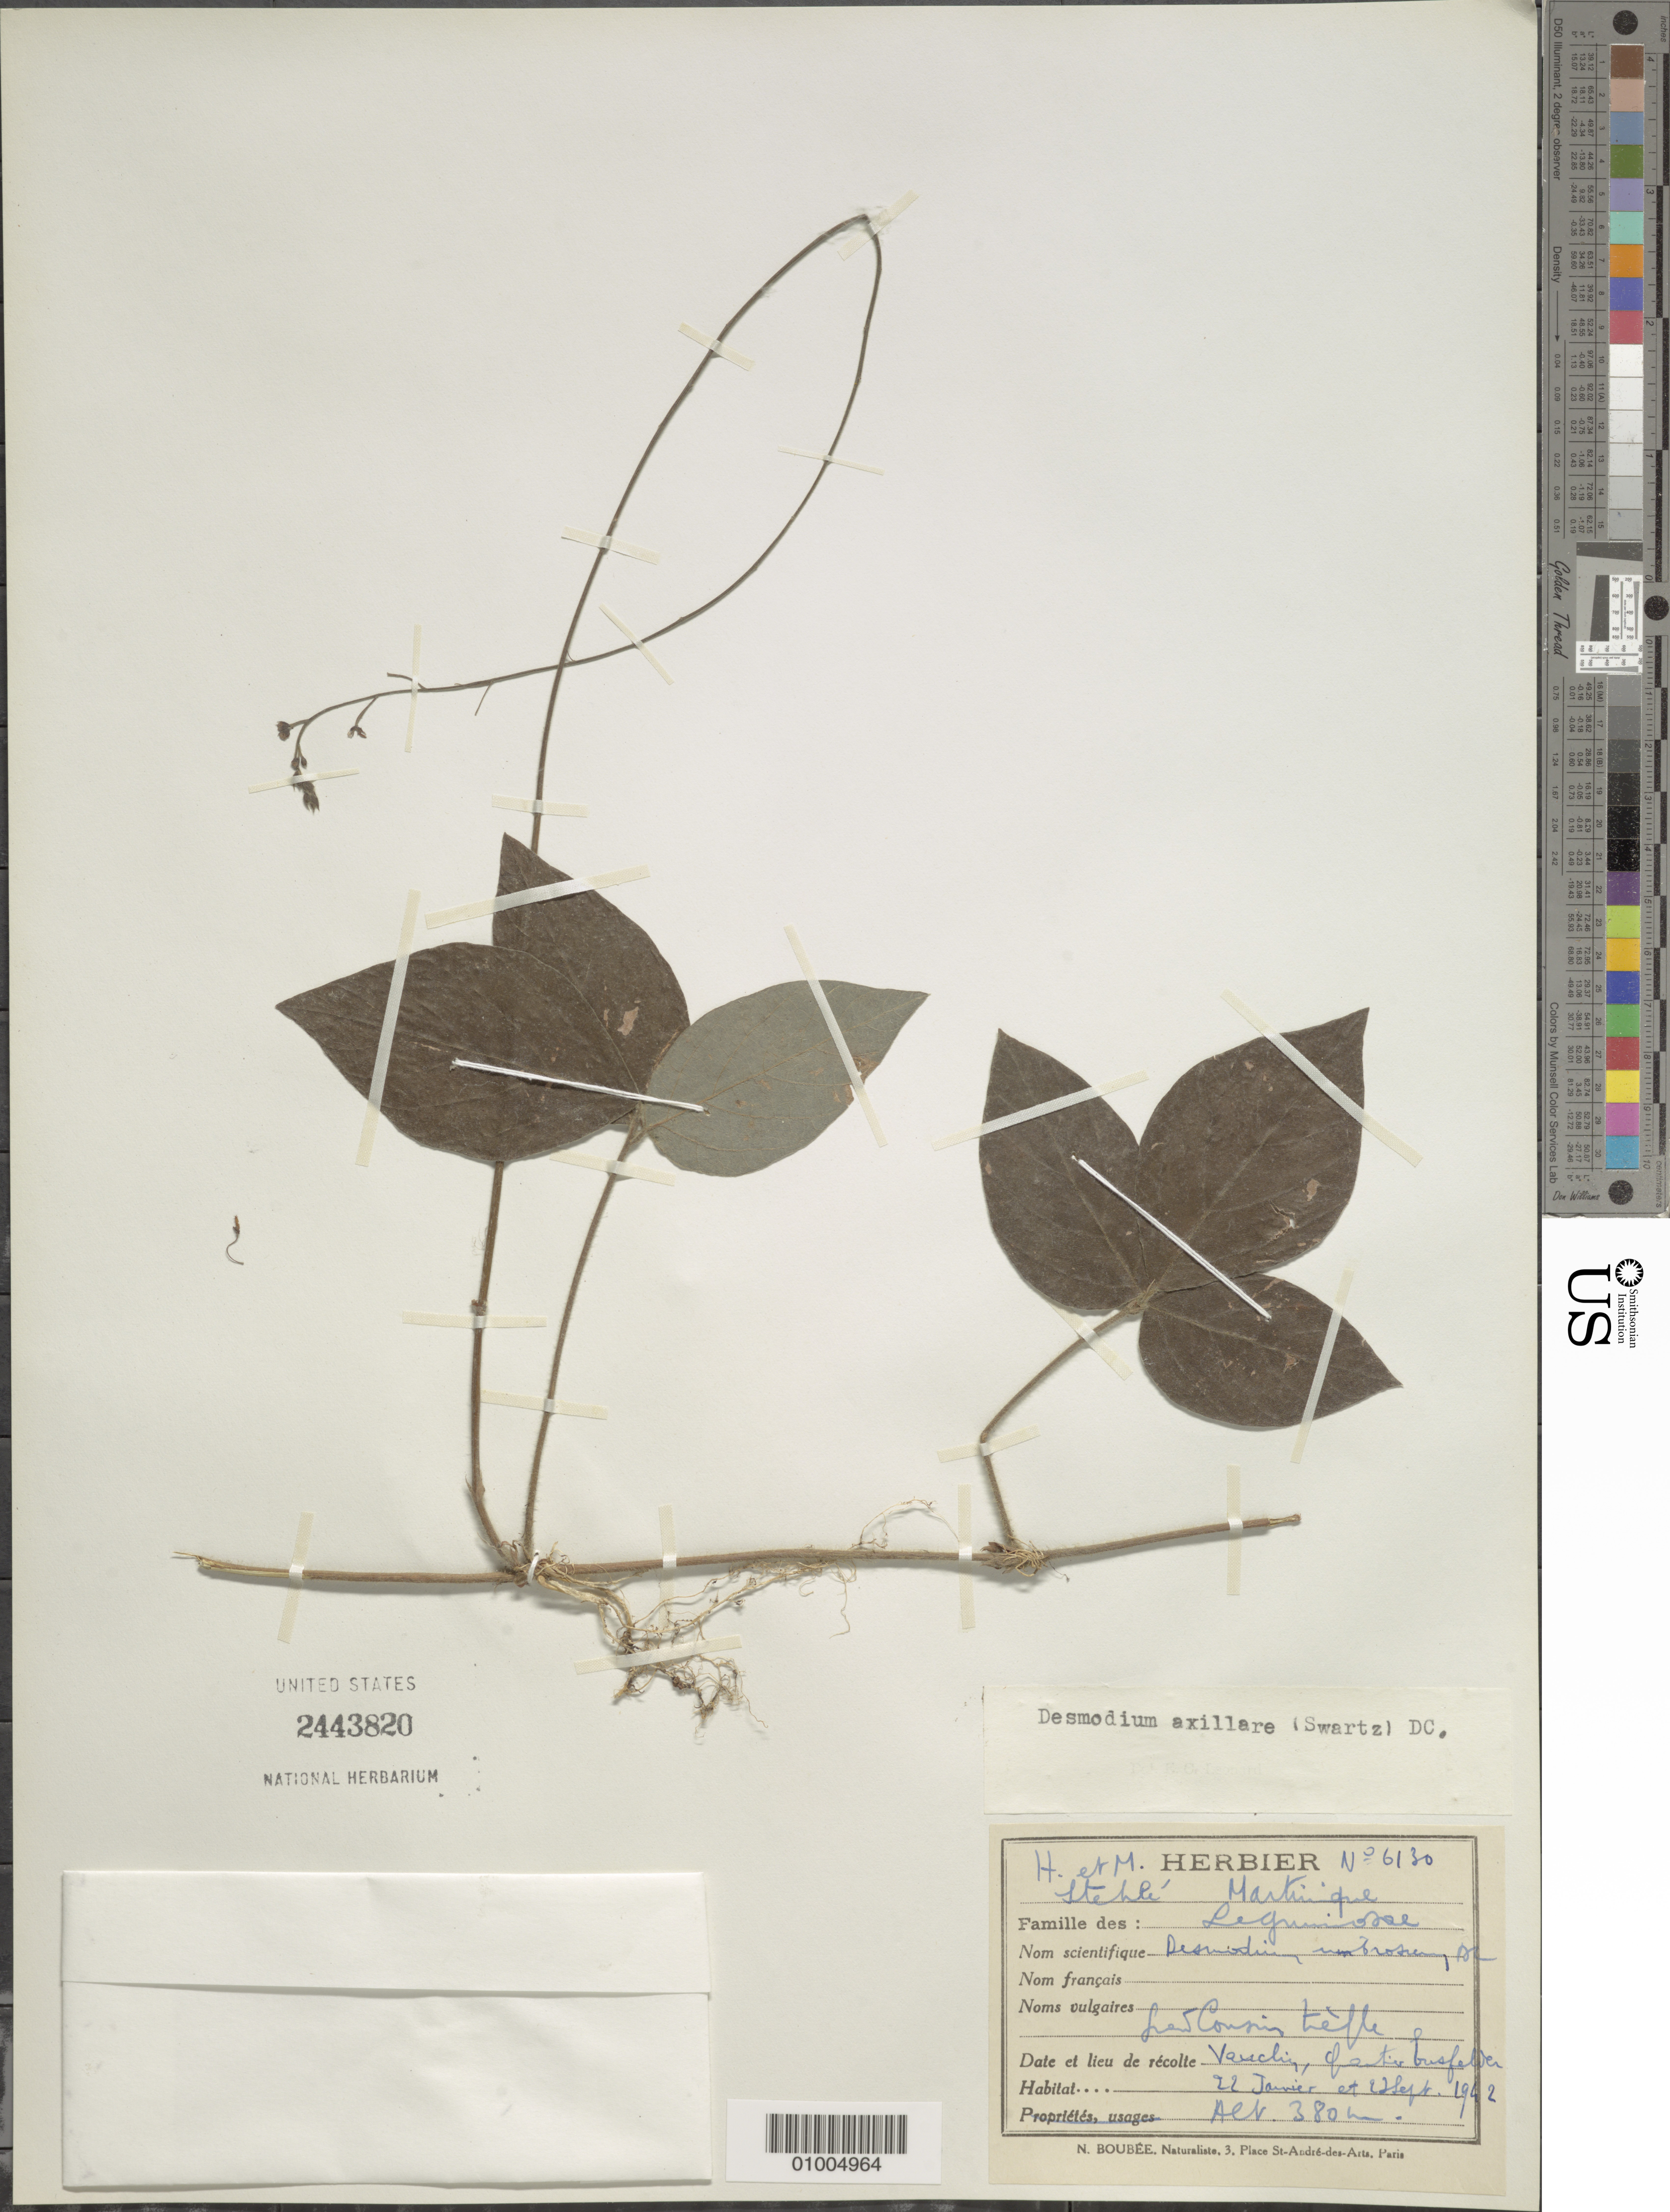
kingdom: Plantae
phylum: Tracheophyta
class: Magnoliopsida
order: Fabales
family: Fabaceae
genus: Desmodium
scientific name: Desmodium axillare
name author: (Sw.) DC.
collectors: H. Stehlé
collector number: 6130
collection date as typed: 22 Sep 1942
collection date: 1942-09-22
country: Martinique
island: Martinique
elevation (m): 380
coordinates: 0 N, 0 E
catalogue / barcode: US 2443820